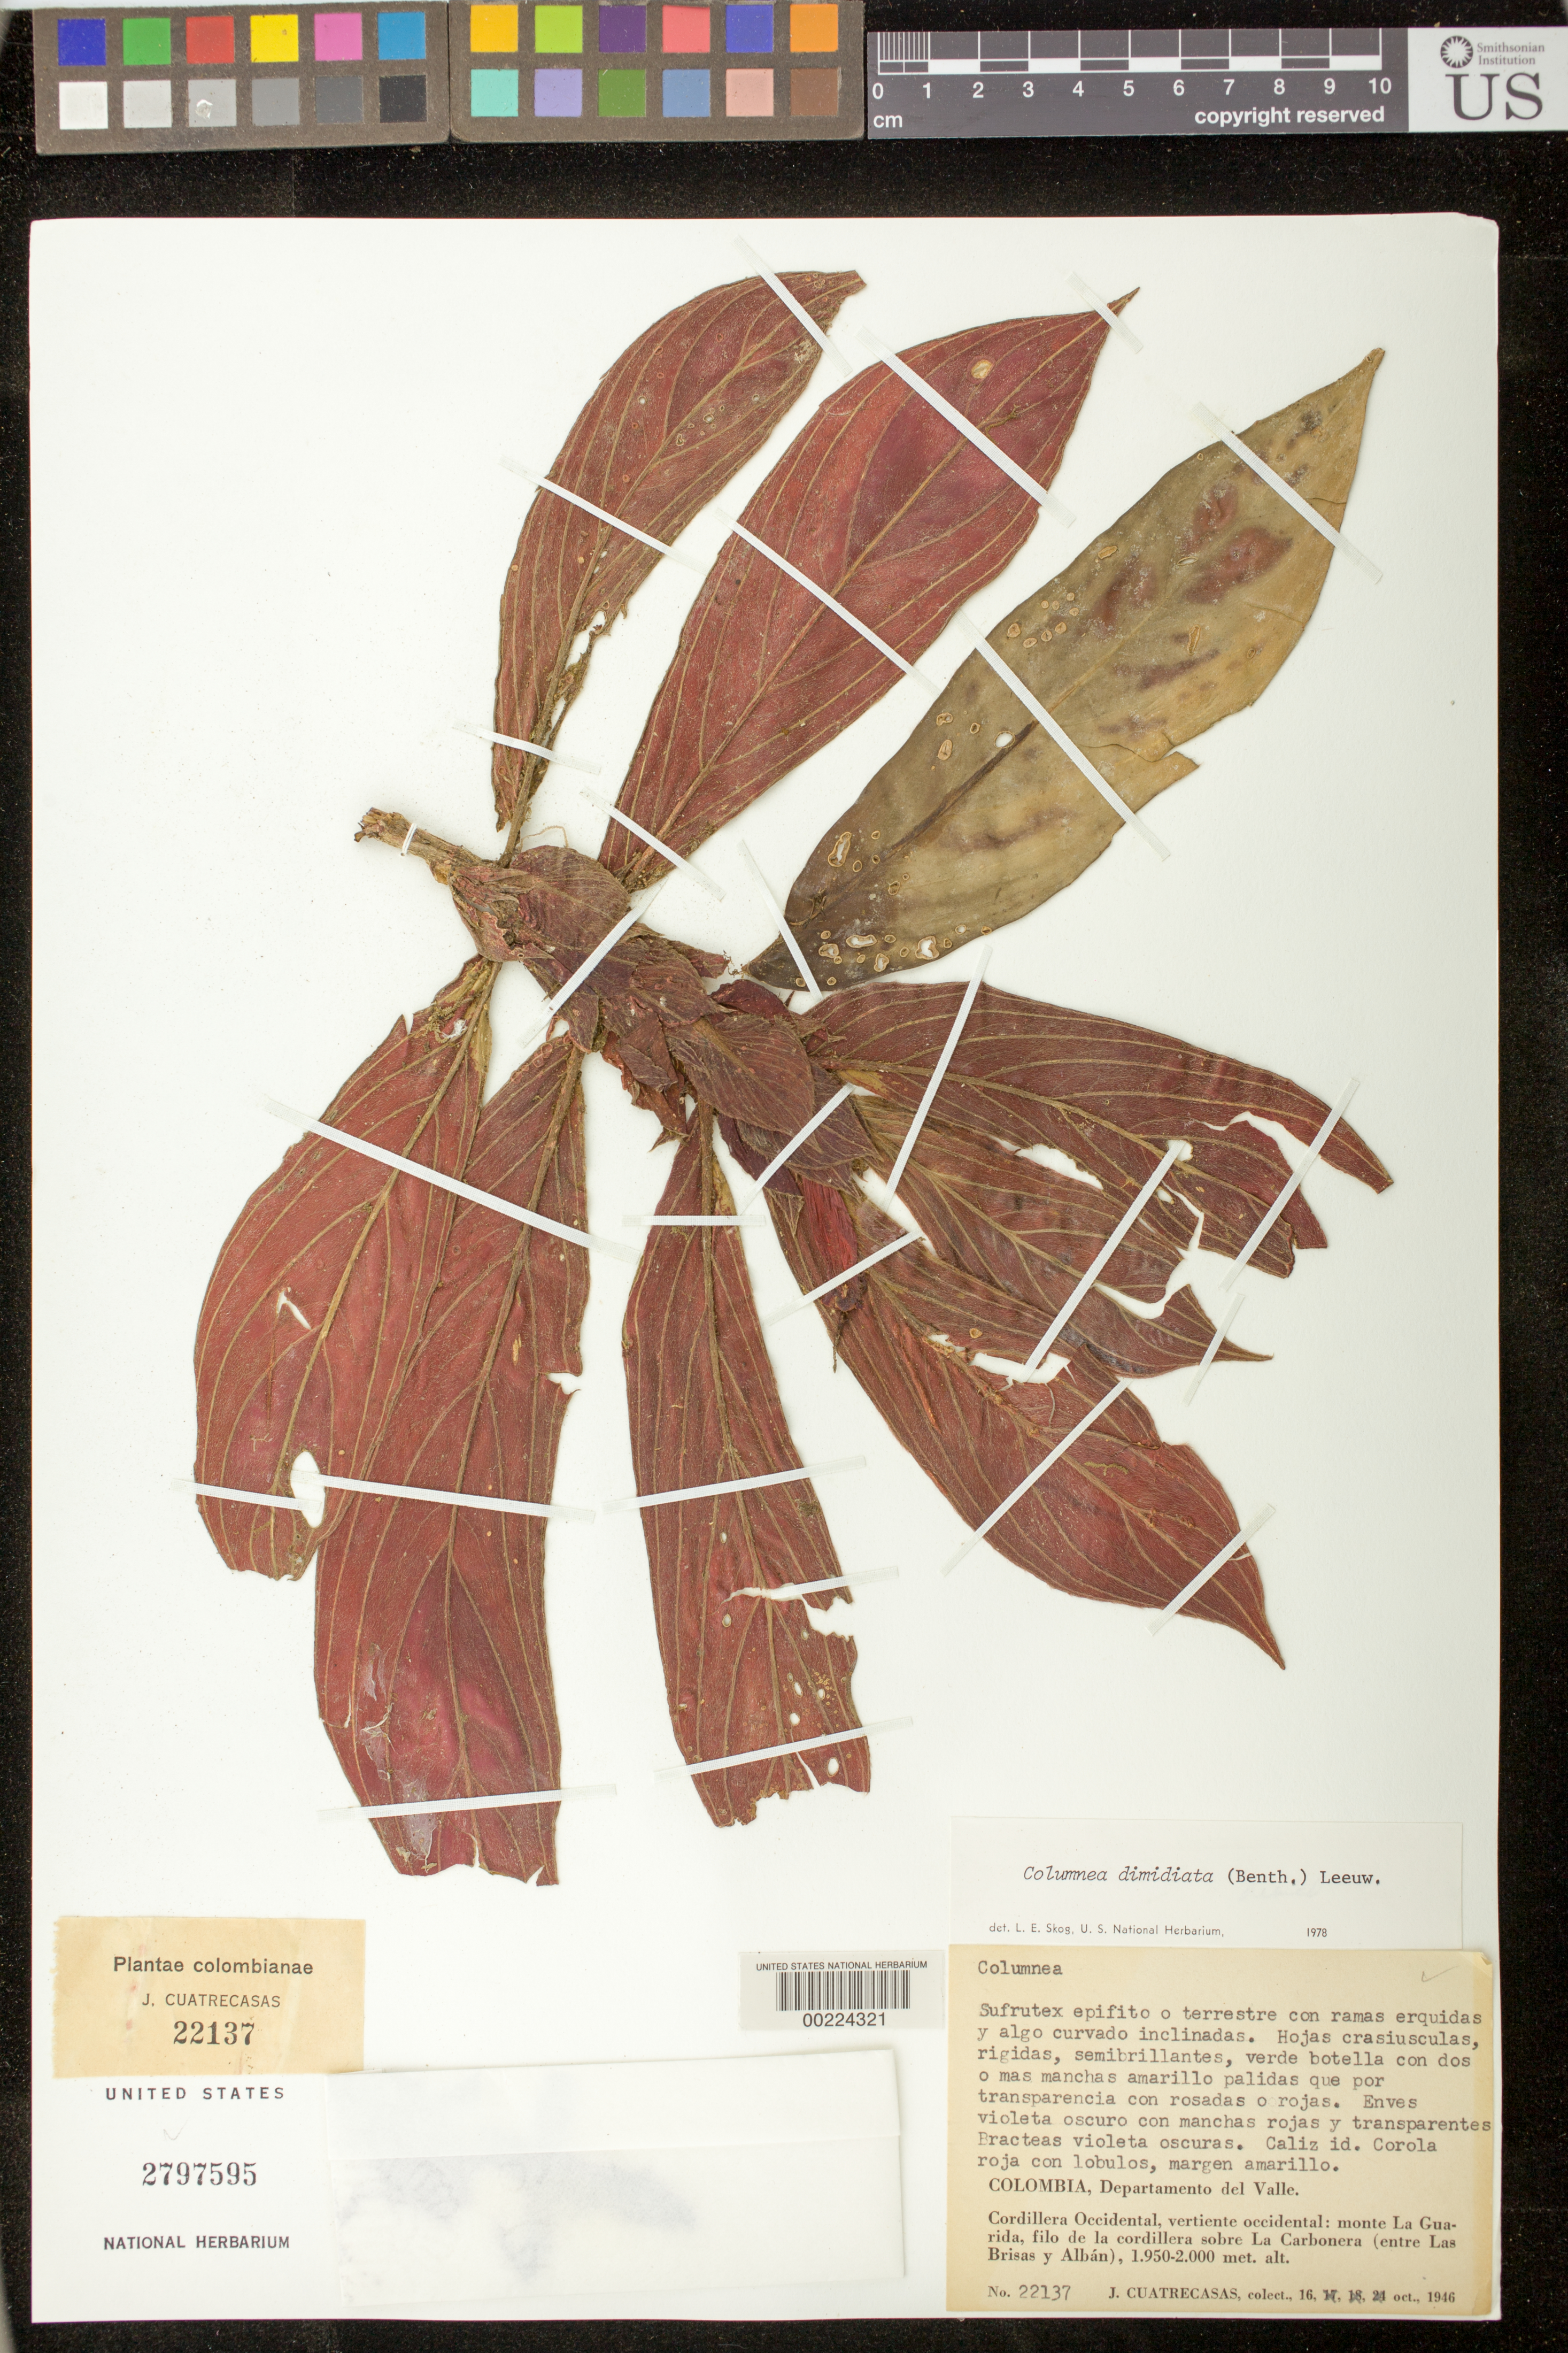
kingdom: Plantae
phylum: Tracheophyta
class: Magnoliopsida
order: Lamiales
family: Gesneriaceae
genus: Columnea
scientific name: Columnea dimidiata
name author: (Benth.) Kuntze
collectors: J. Cuatrecasas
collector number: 22137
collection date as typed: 16 Oct 1946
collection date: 1946-10-16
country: Colombia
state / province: Valle del Cauca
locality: Cordillera Occidental, western slope, Monte La Guarida, filo de la cordillera above La Carbonera (between Las Brisas & Alban)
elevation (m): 1950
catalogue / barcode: US 2797595